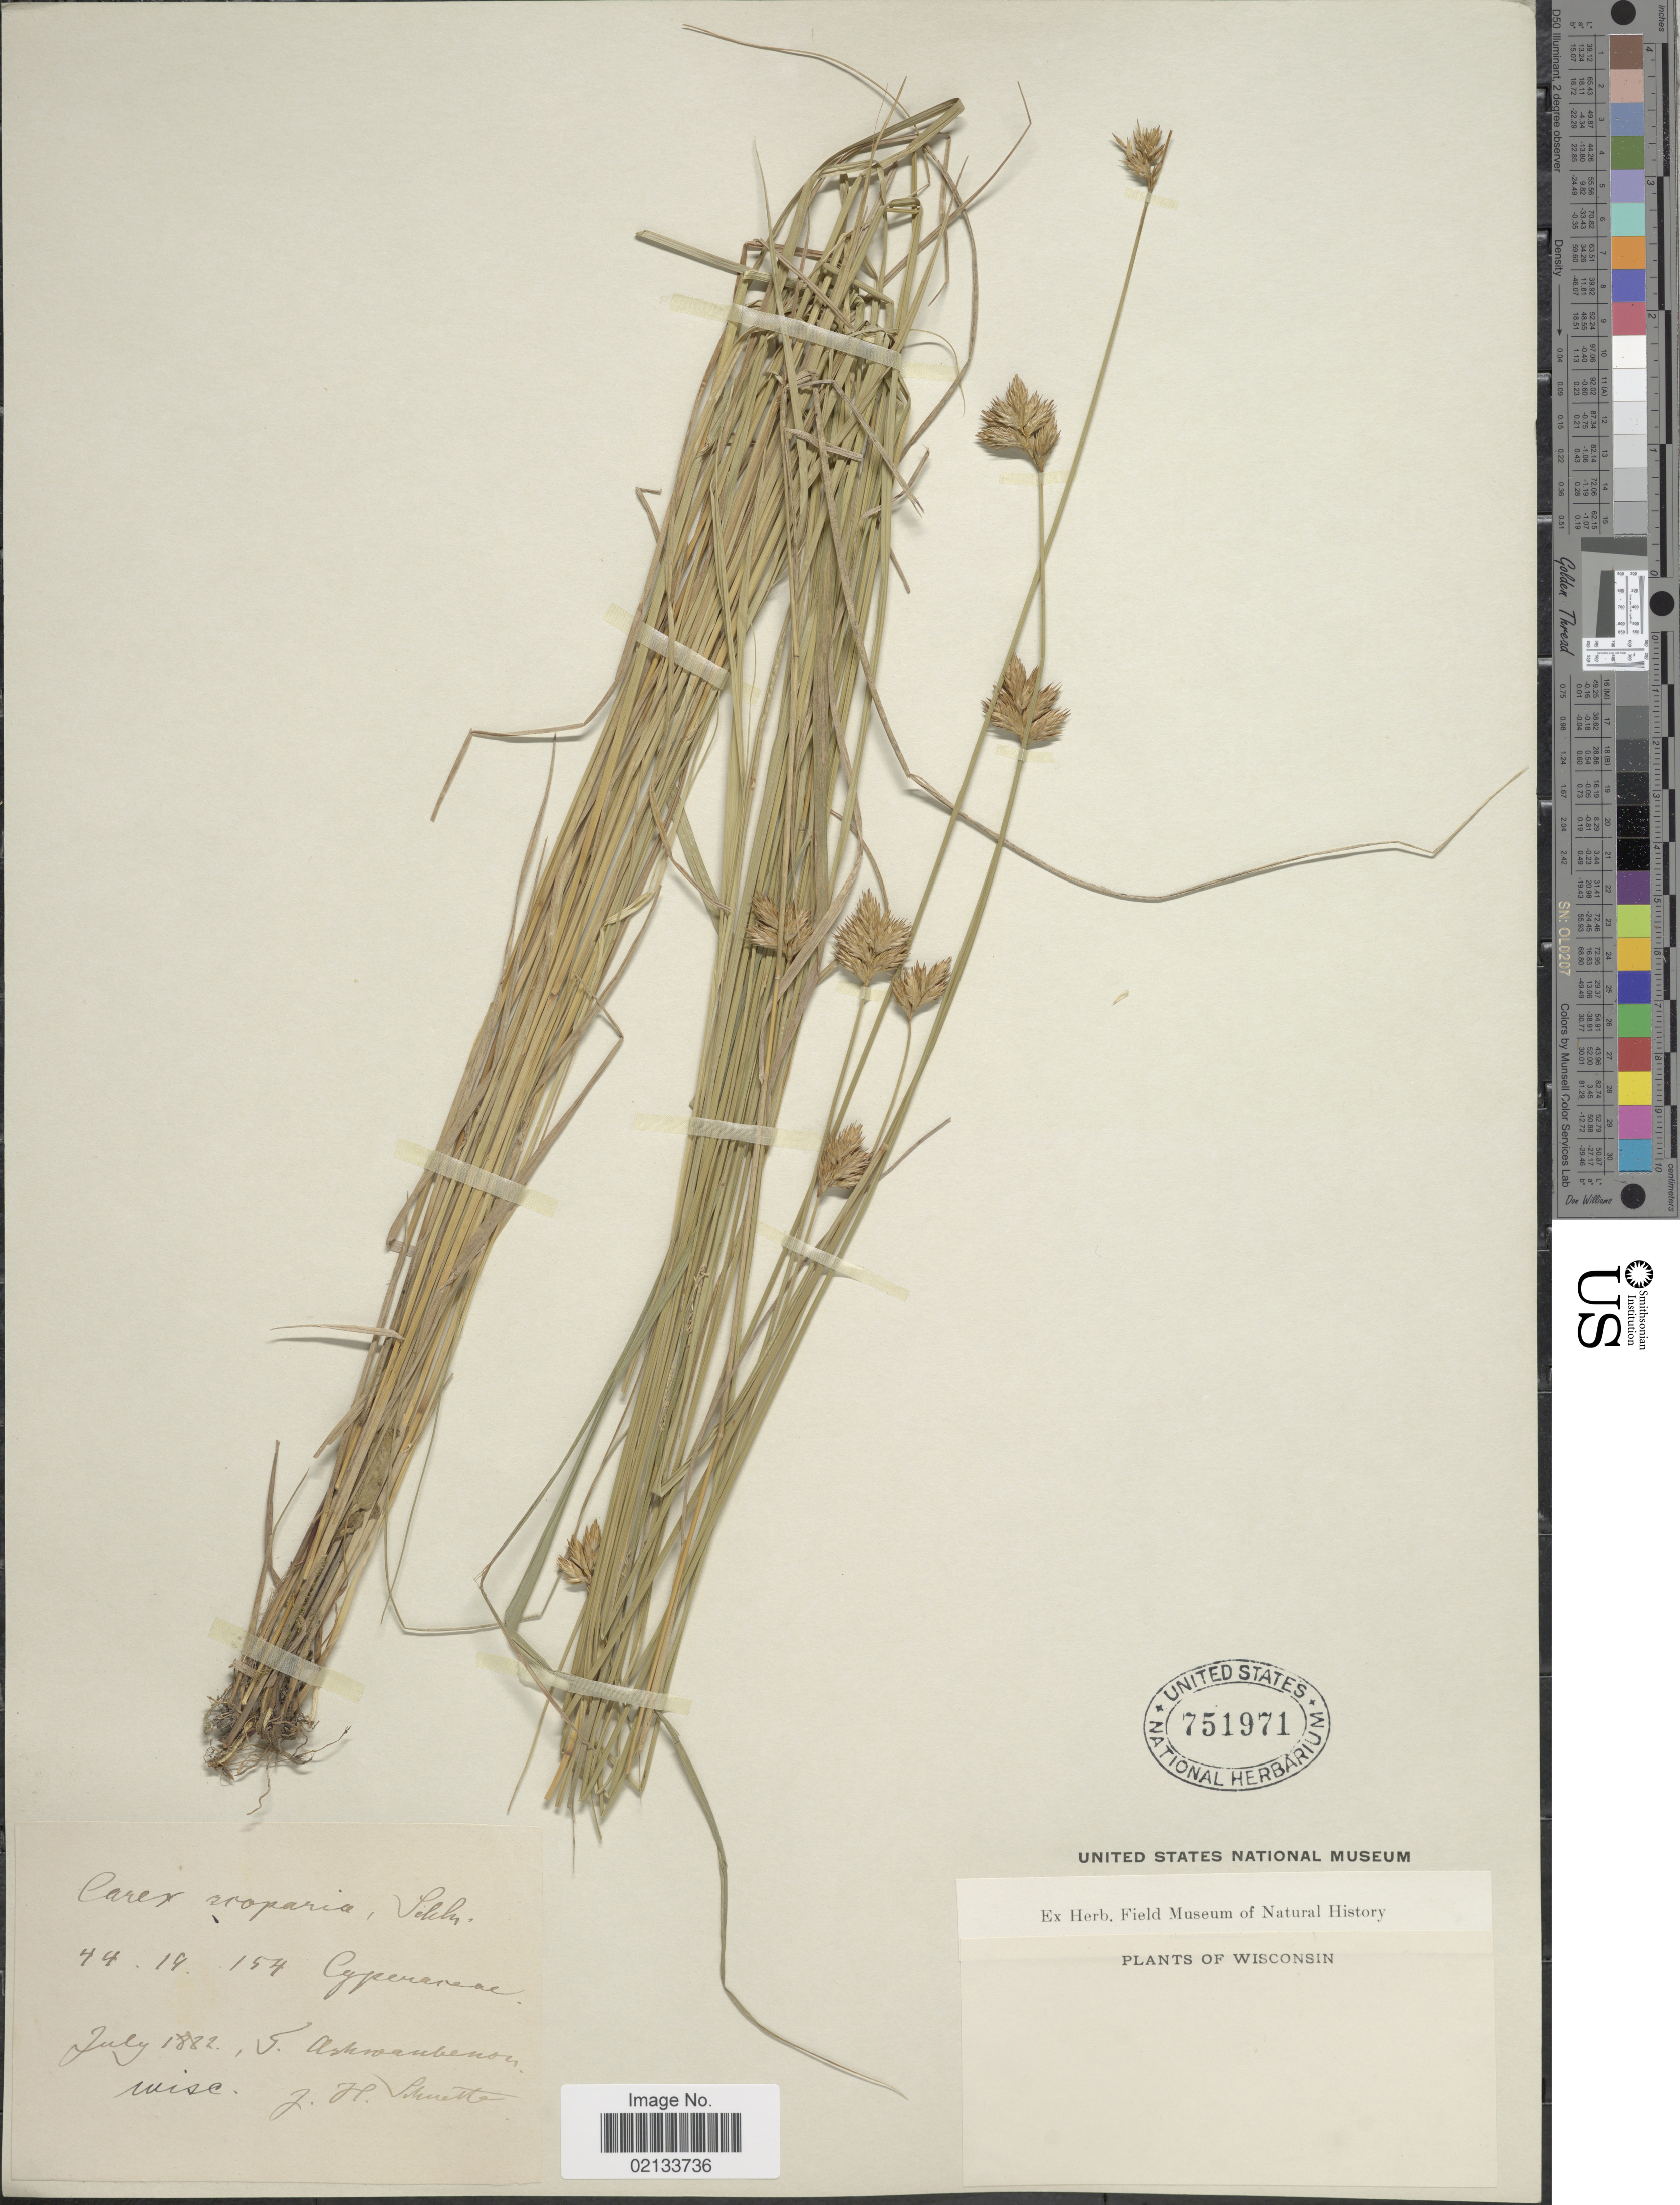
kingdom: Plantae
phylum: Tracheophyta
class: Liliopsida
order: Poales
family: Cyperaceae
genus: Carex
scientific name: Carex scoparia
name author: Schkuhr ex Willd.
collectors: J. H. Schuette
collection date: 1822-07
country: United States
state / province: Wisconsin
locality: S. Ashwaubenon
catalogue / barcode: US 751971